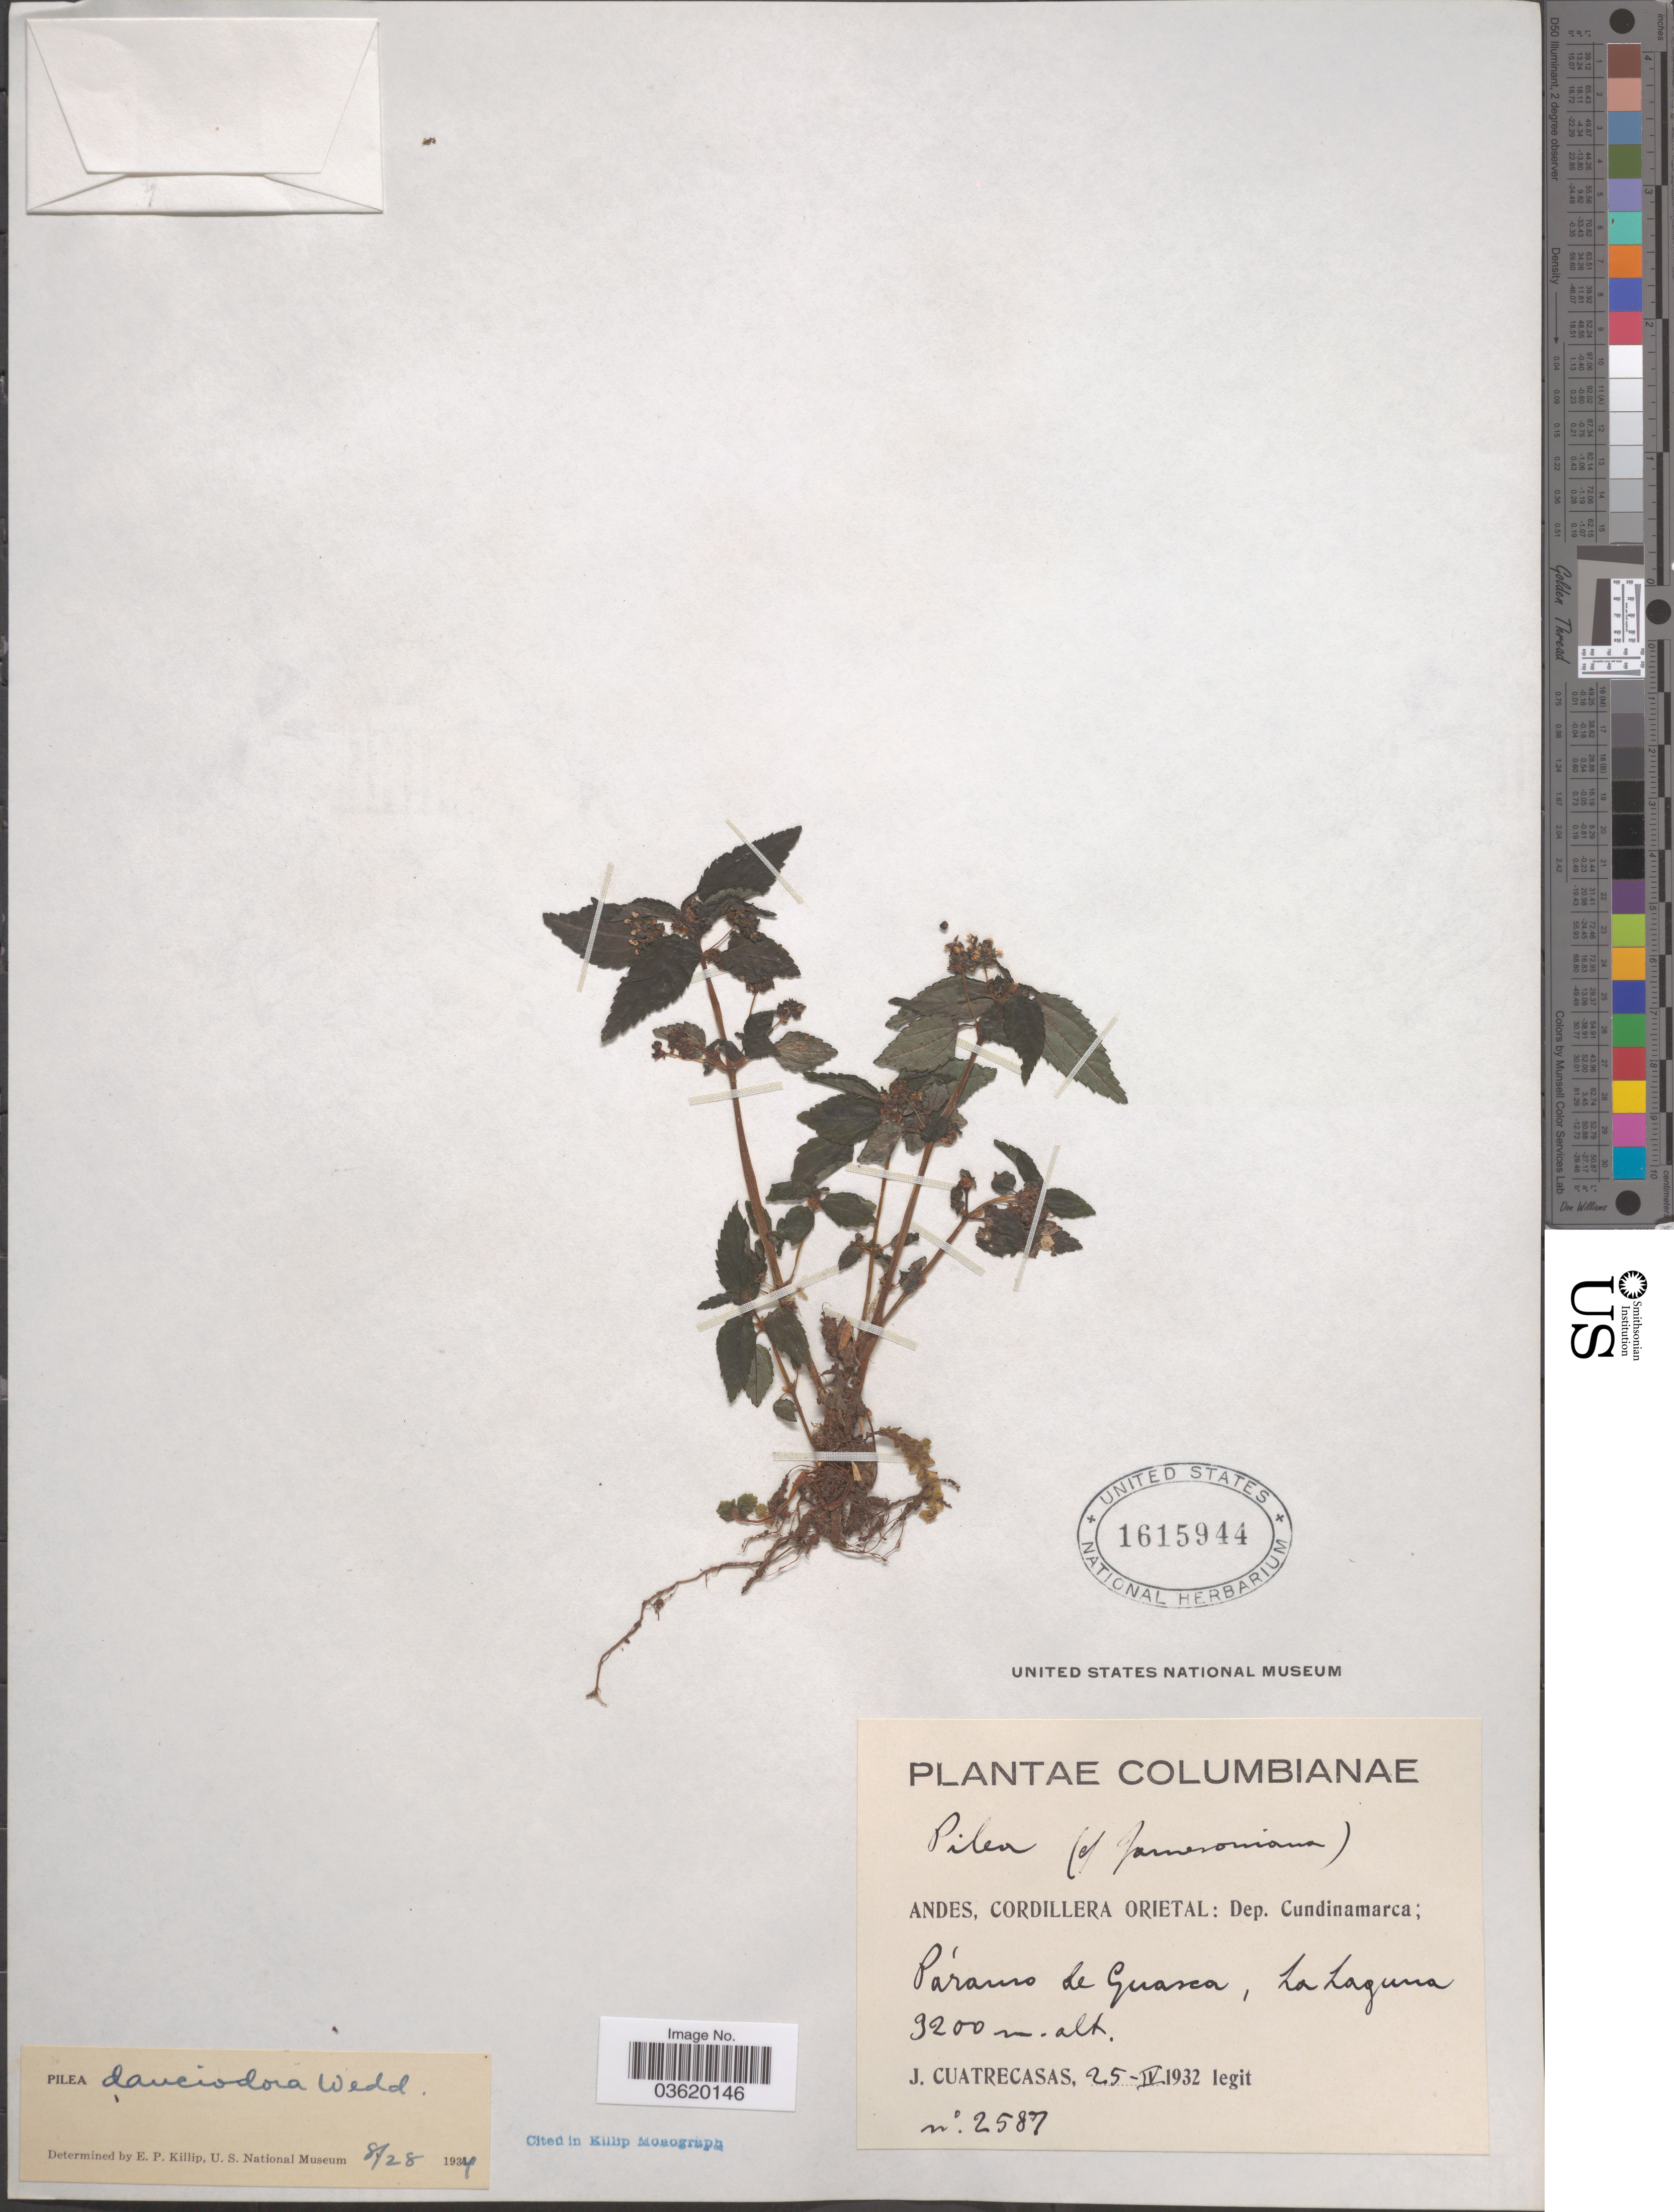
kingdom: Plantae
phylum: Tracheophyta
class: Magnoliopsida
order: Rosales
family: Urticaceae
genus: Pilea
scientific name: Pilea dauciodora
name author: Pav. ex Wedd.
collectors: J. Cuatrecasas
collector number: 2587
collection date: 1932-04-25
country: Colombia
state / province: Cundinamarca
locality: Andes, Cordillera Orietal: Dep. Cundinamarca; Páramo de Guasca, La Laguna.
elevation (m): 3200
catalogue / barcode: US 1615944